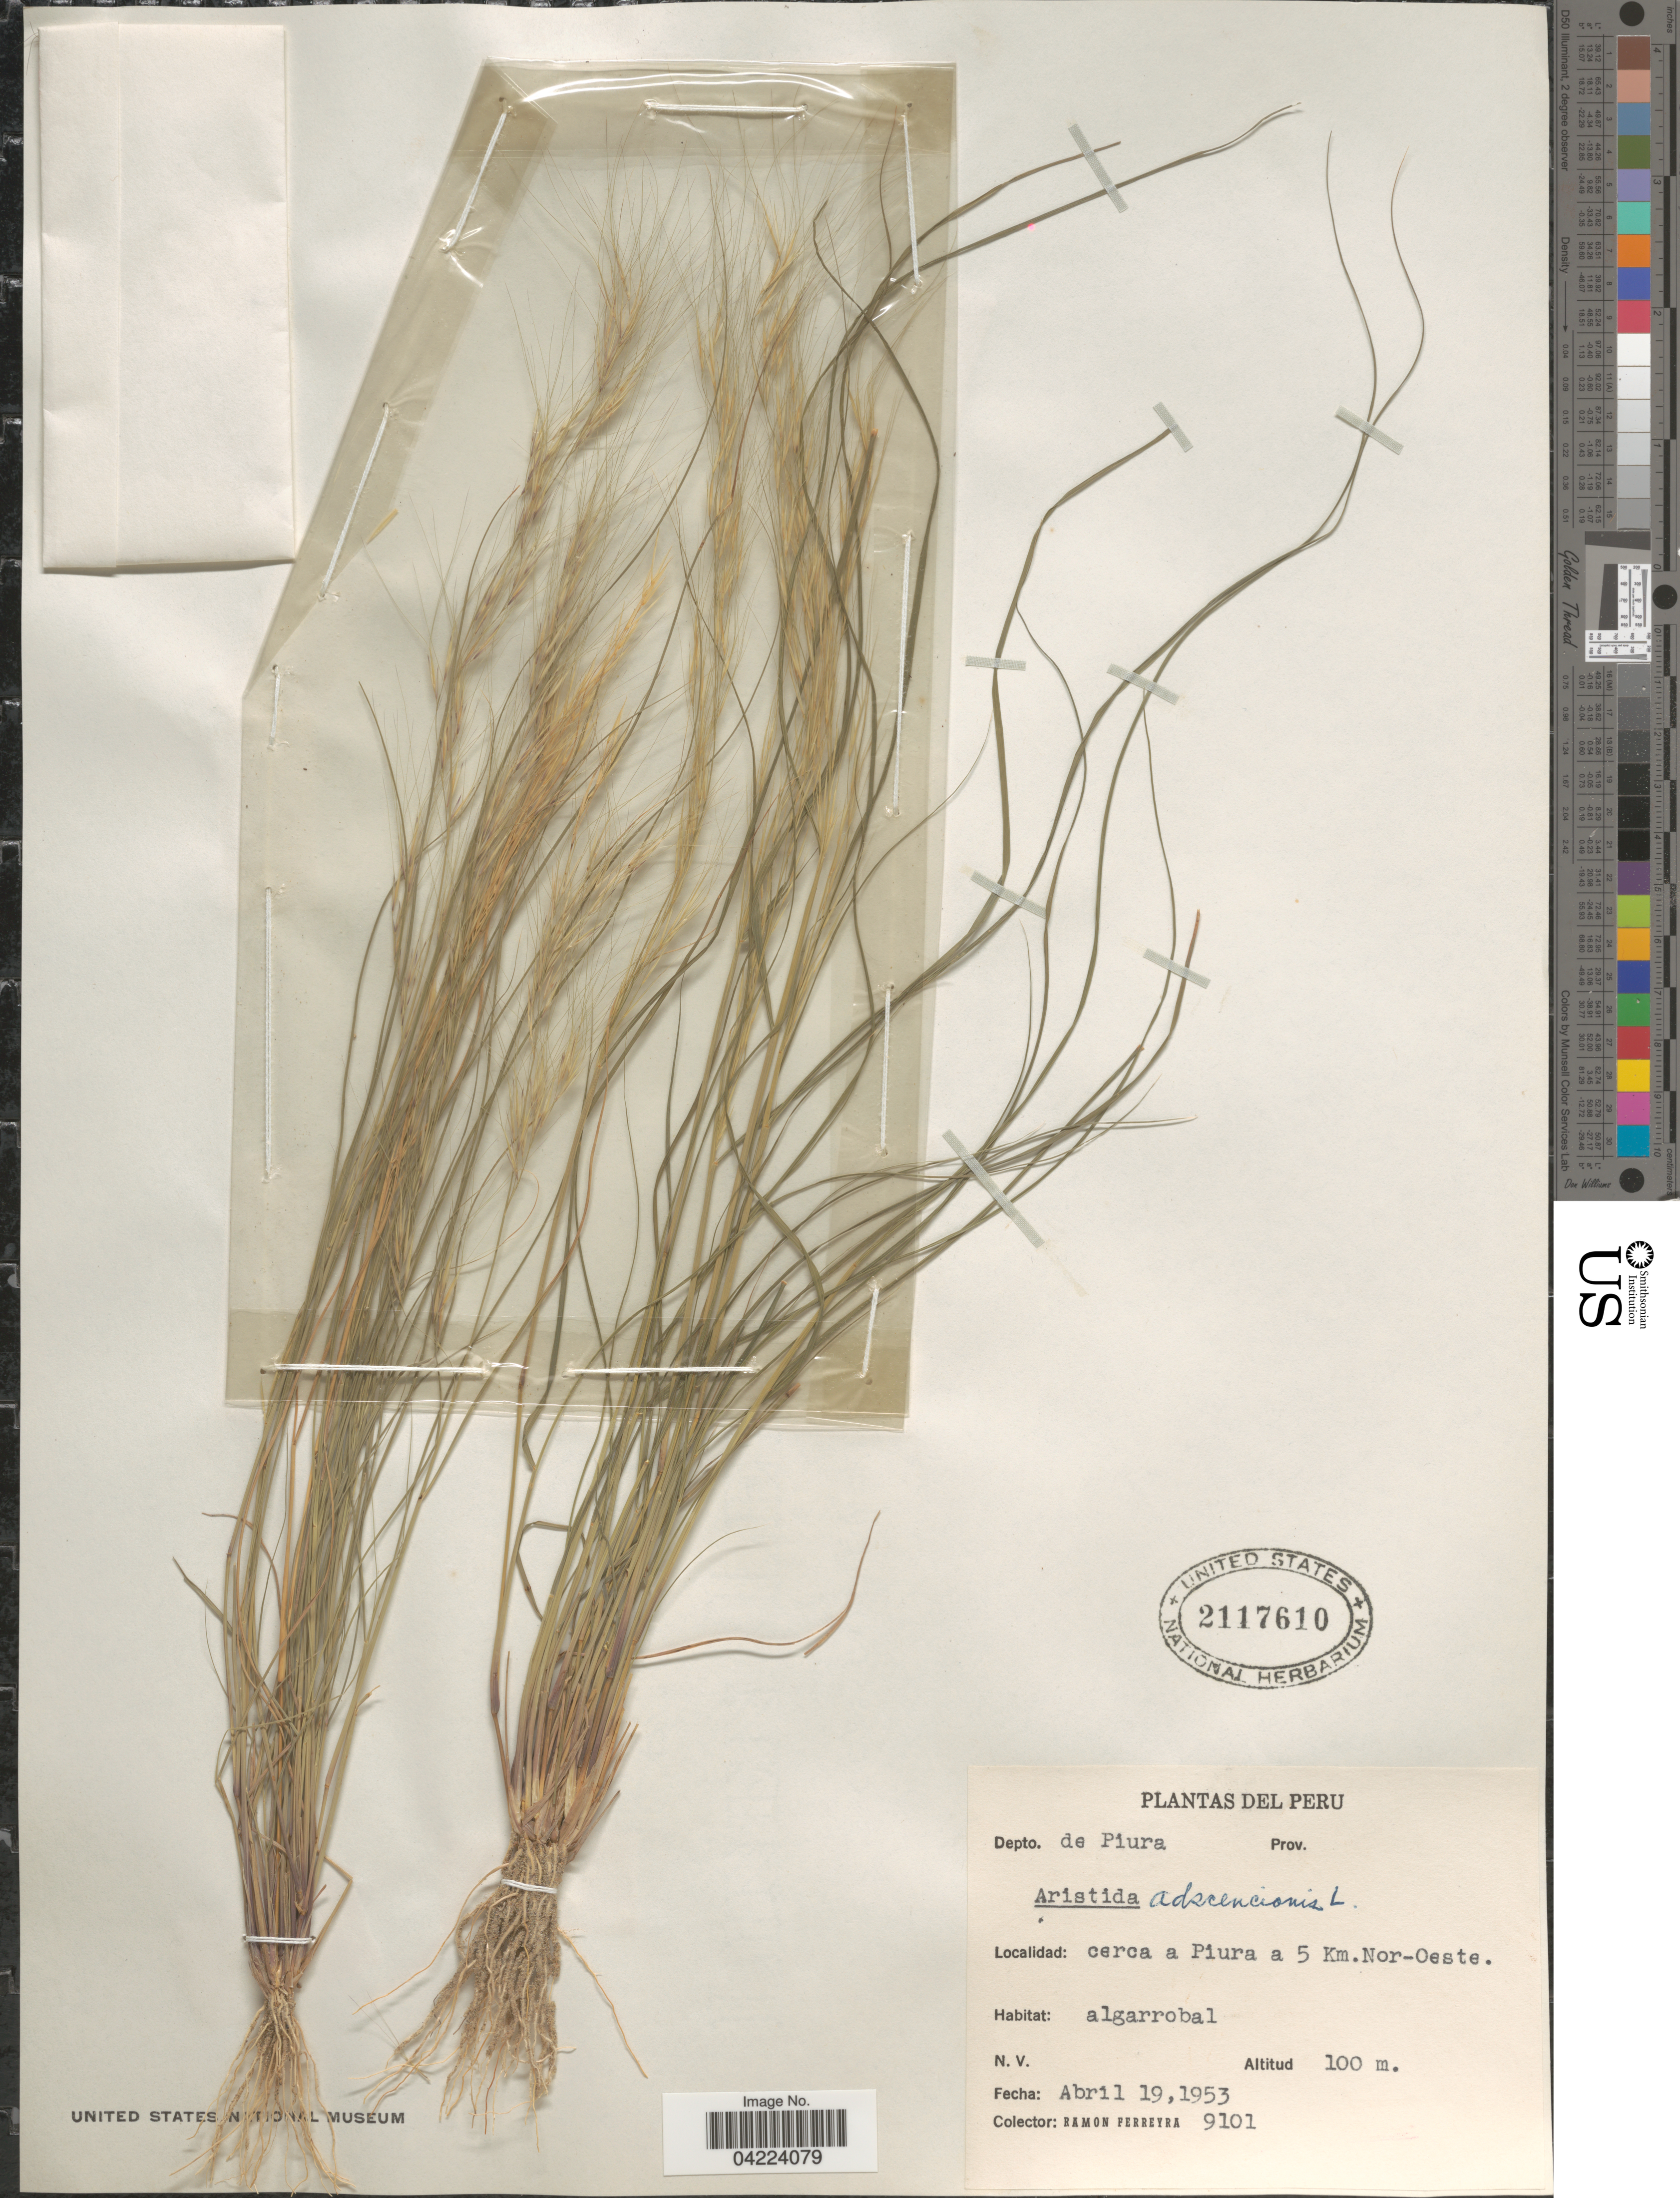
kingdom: Plantae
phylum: Tracheophyta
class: Liliopsida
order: Poales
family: Poaceae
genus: Aristida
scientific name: Aristida adscensionis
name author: L.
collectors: R. A. Ferreyra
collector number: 9101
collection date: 1953-04-19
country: Peru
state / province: Piura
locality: Depto. de Piura. Cerca a Piura a 5 Km.Nor-Oeste.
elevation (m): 100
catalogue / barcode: US 2117610